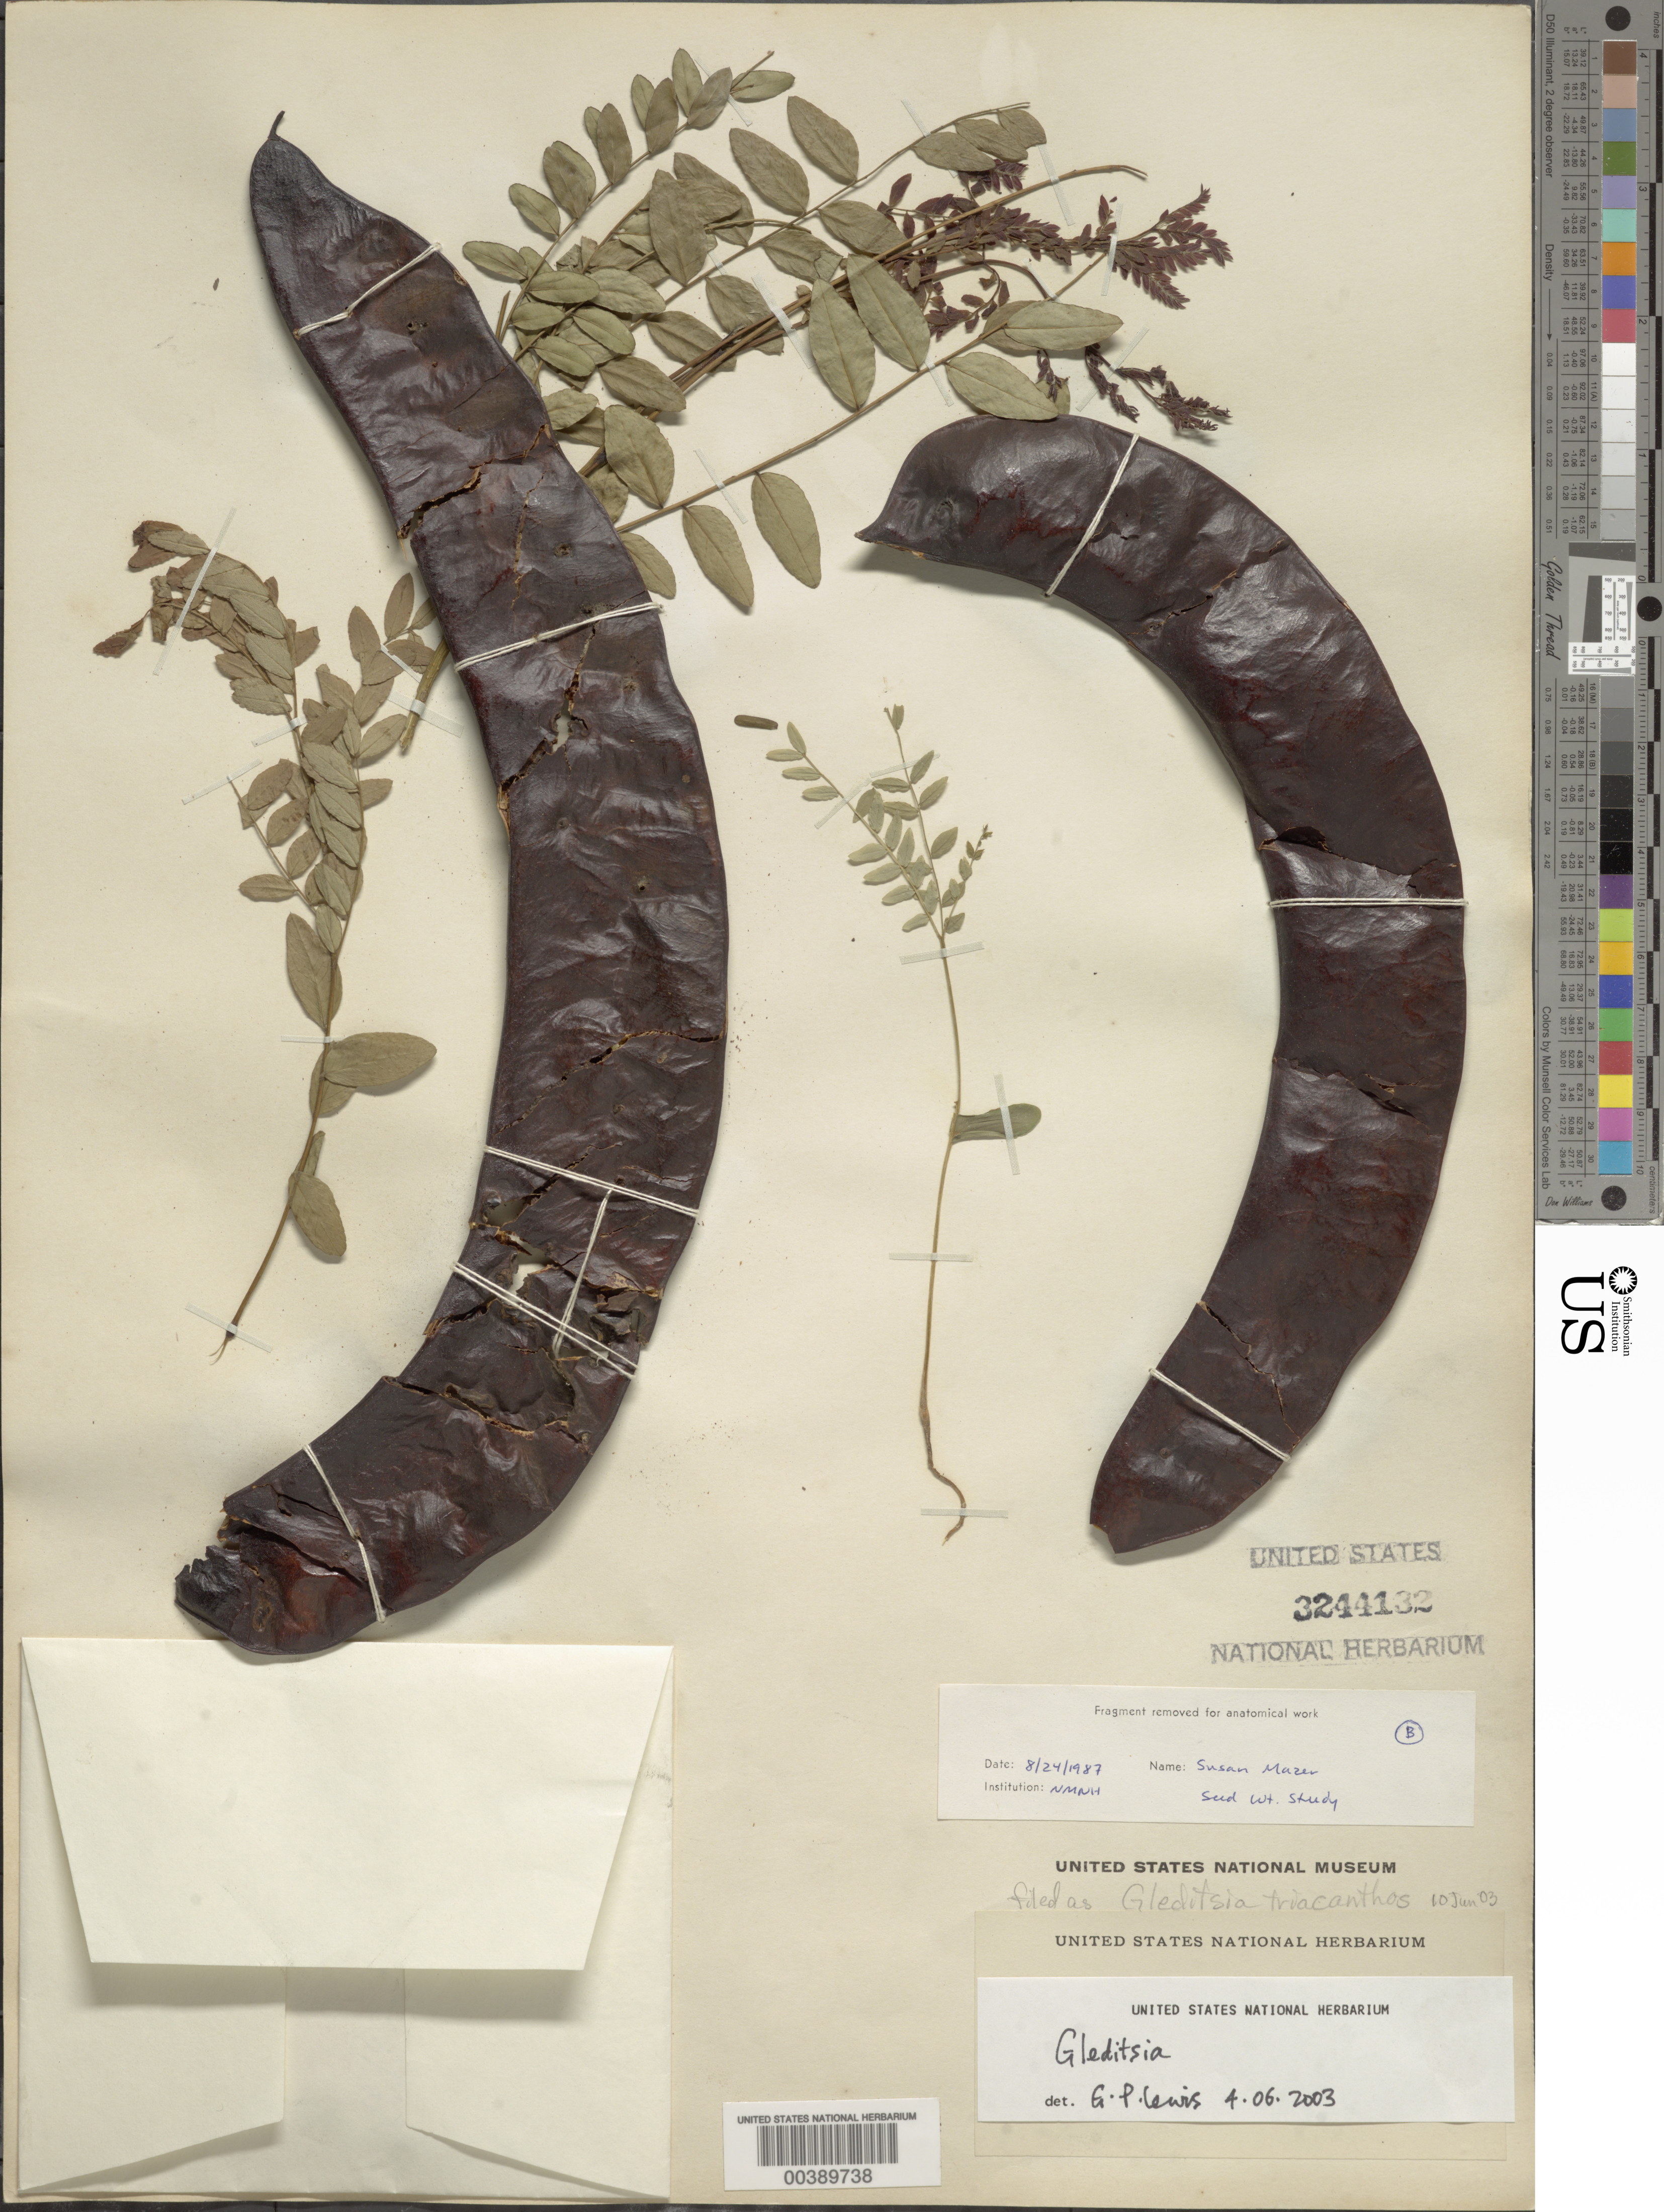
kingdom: Plantae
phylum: Tracheophyta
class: Magnoliopsida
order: Fabales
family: Fabaceae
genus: Gleditsia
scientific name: Gleditsia triacanthos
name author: L.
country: United States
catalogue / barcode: US 3244132